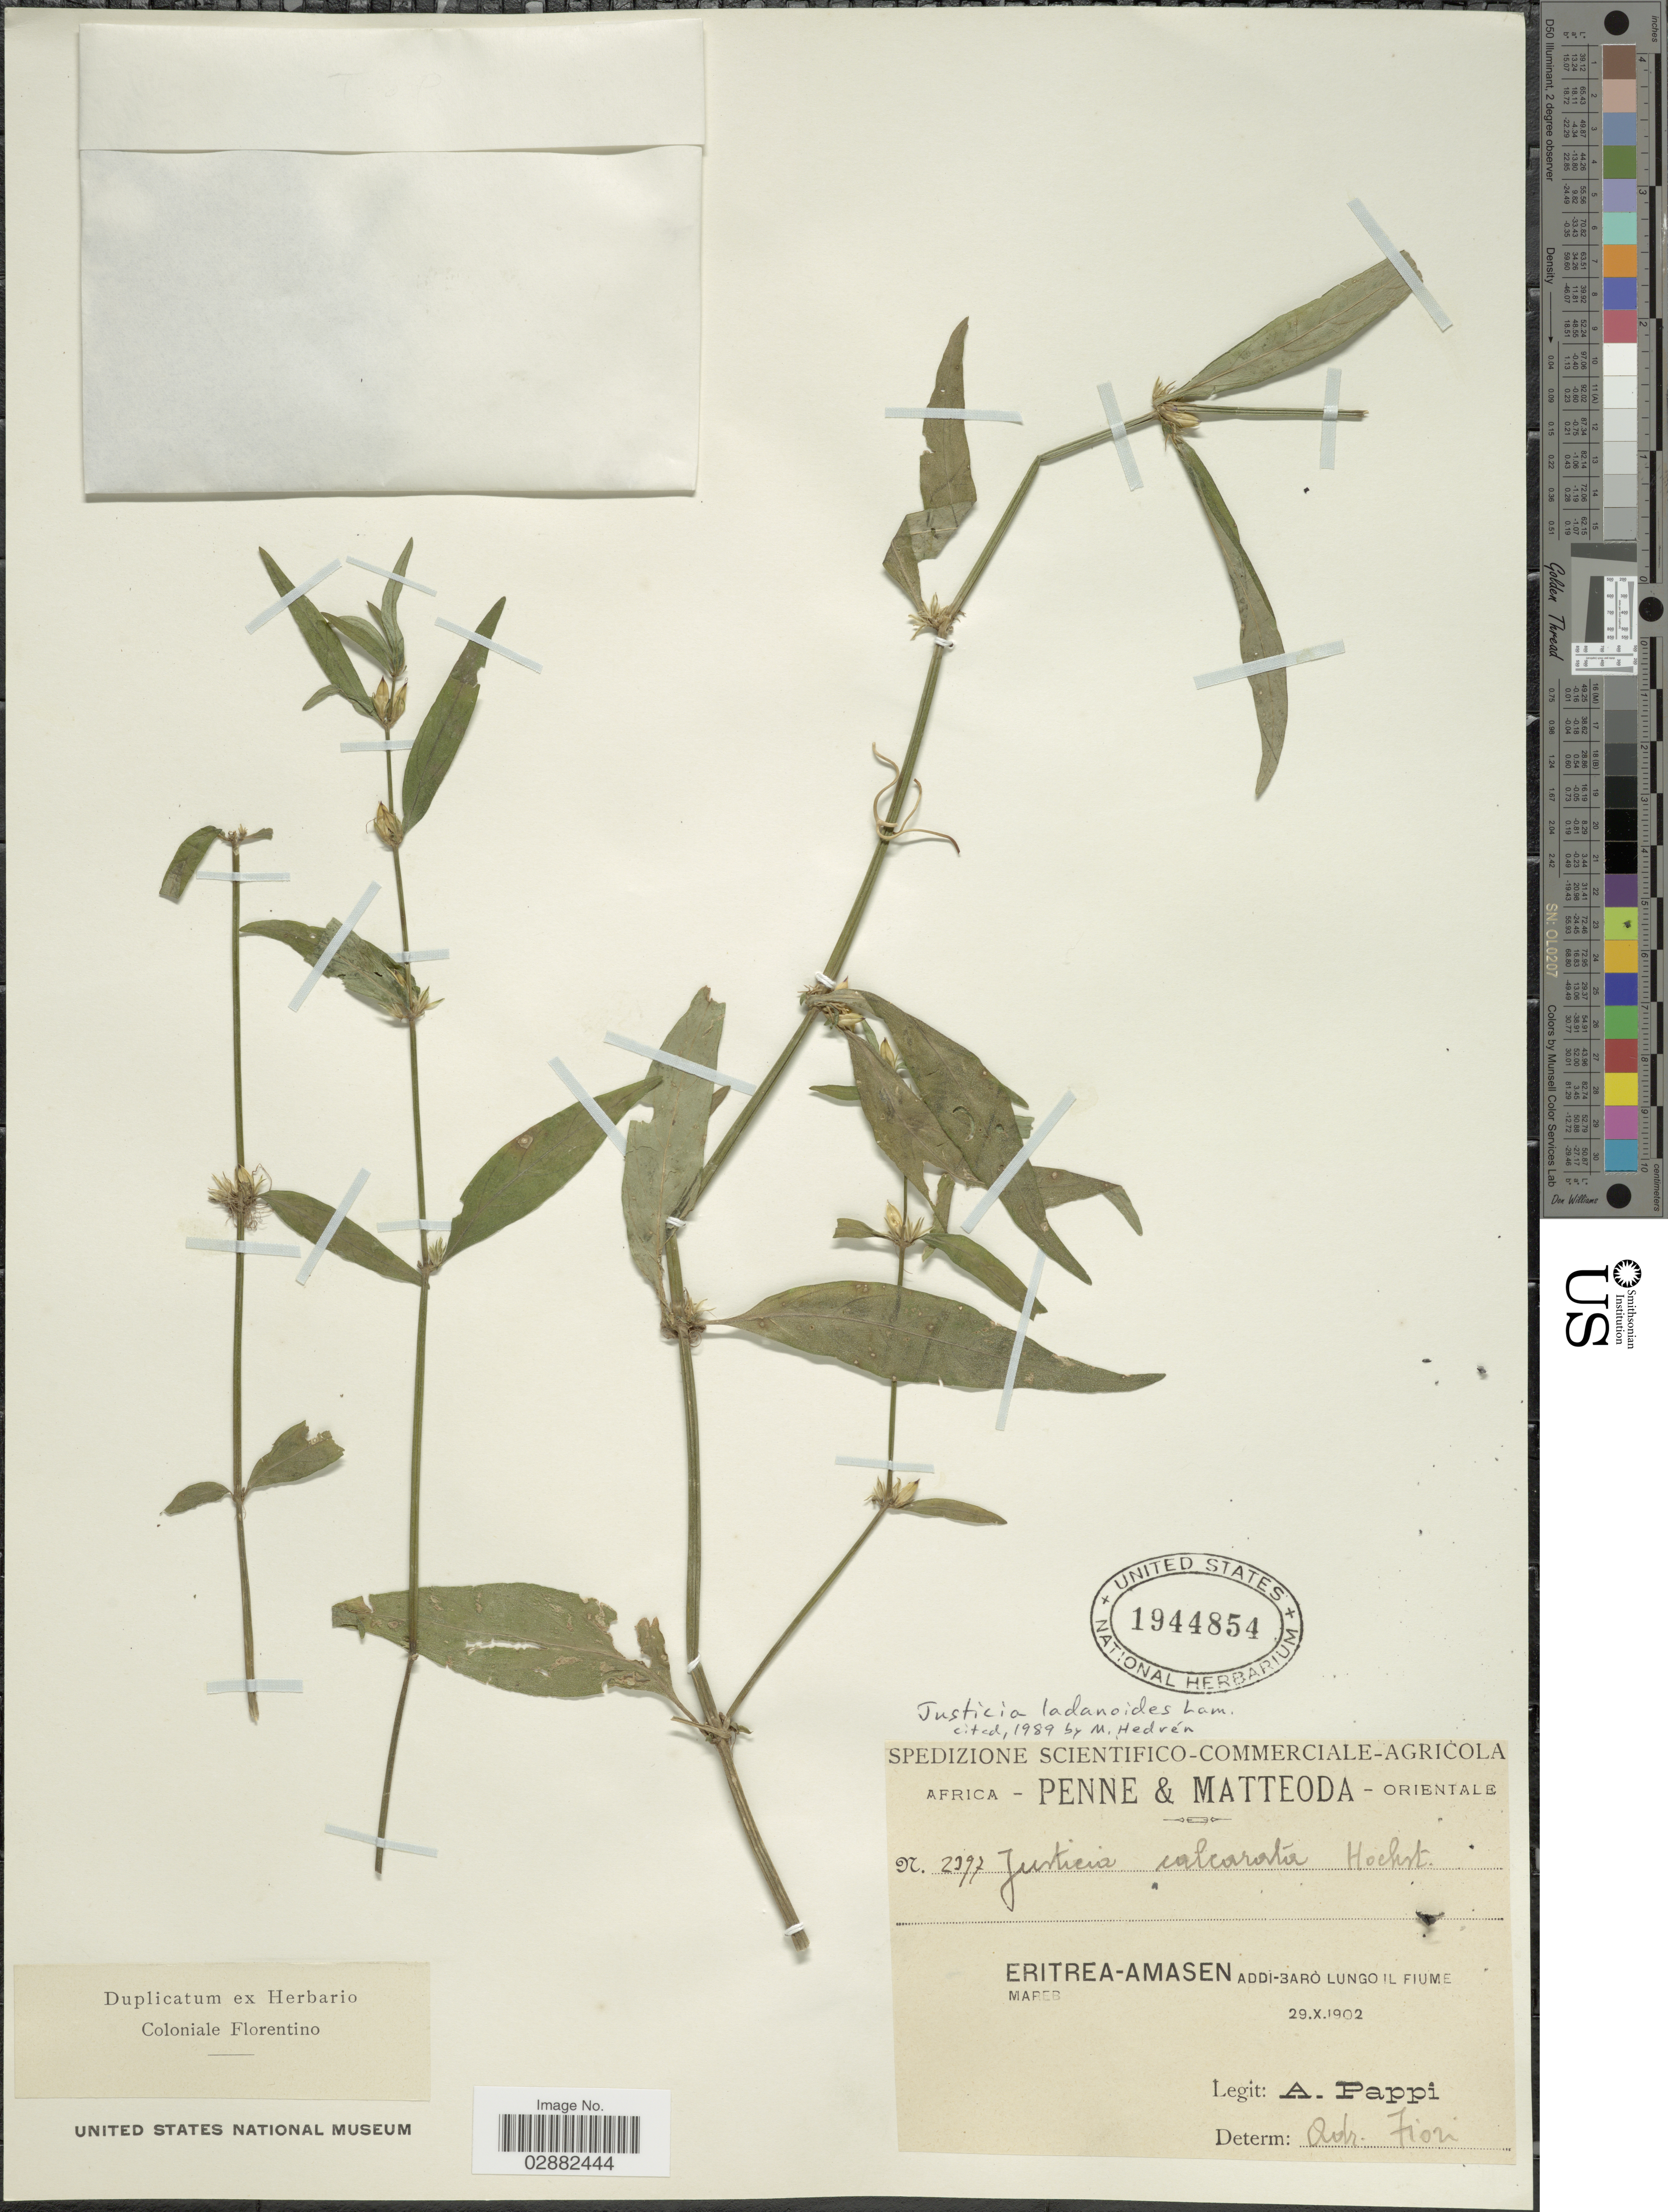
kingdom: Plantae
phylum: Tracheophyta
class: Magnoliopsida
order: Lamiales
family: Acanthaceae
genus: Justicia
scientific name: Justicia ladanoides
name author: Lam.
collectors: A. Pappi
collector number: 2397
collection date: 1902-10-29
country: Eritrea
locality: Eritrea-Amasen, Addi-Barò Lungo Il Flume Mareb.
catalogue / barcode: US 1944854